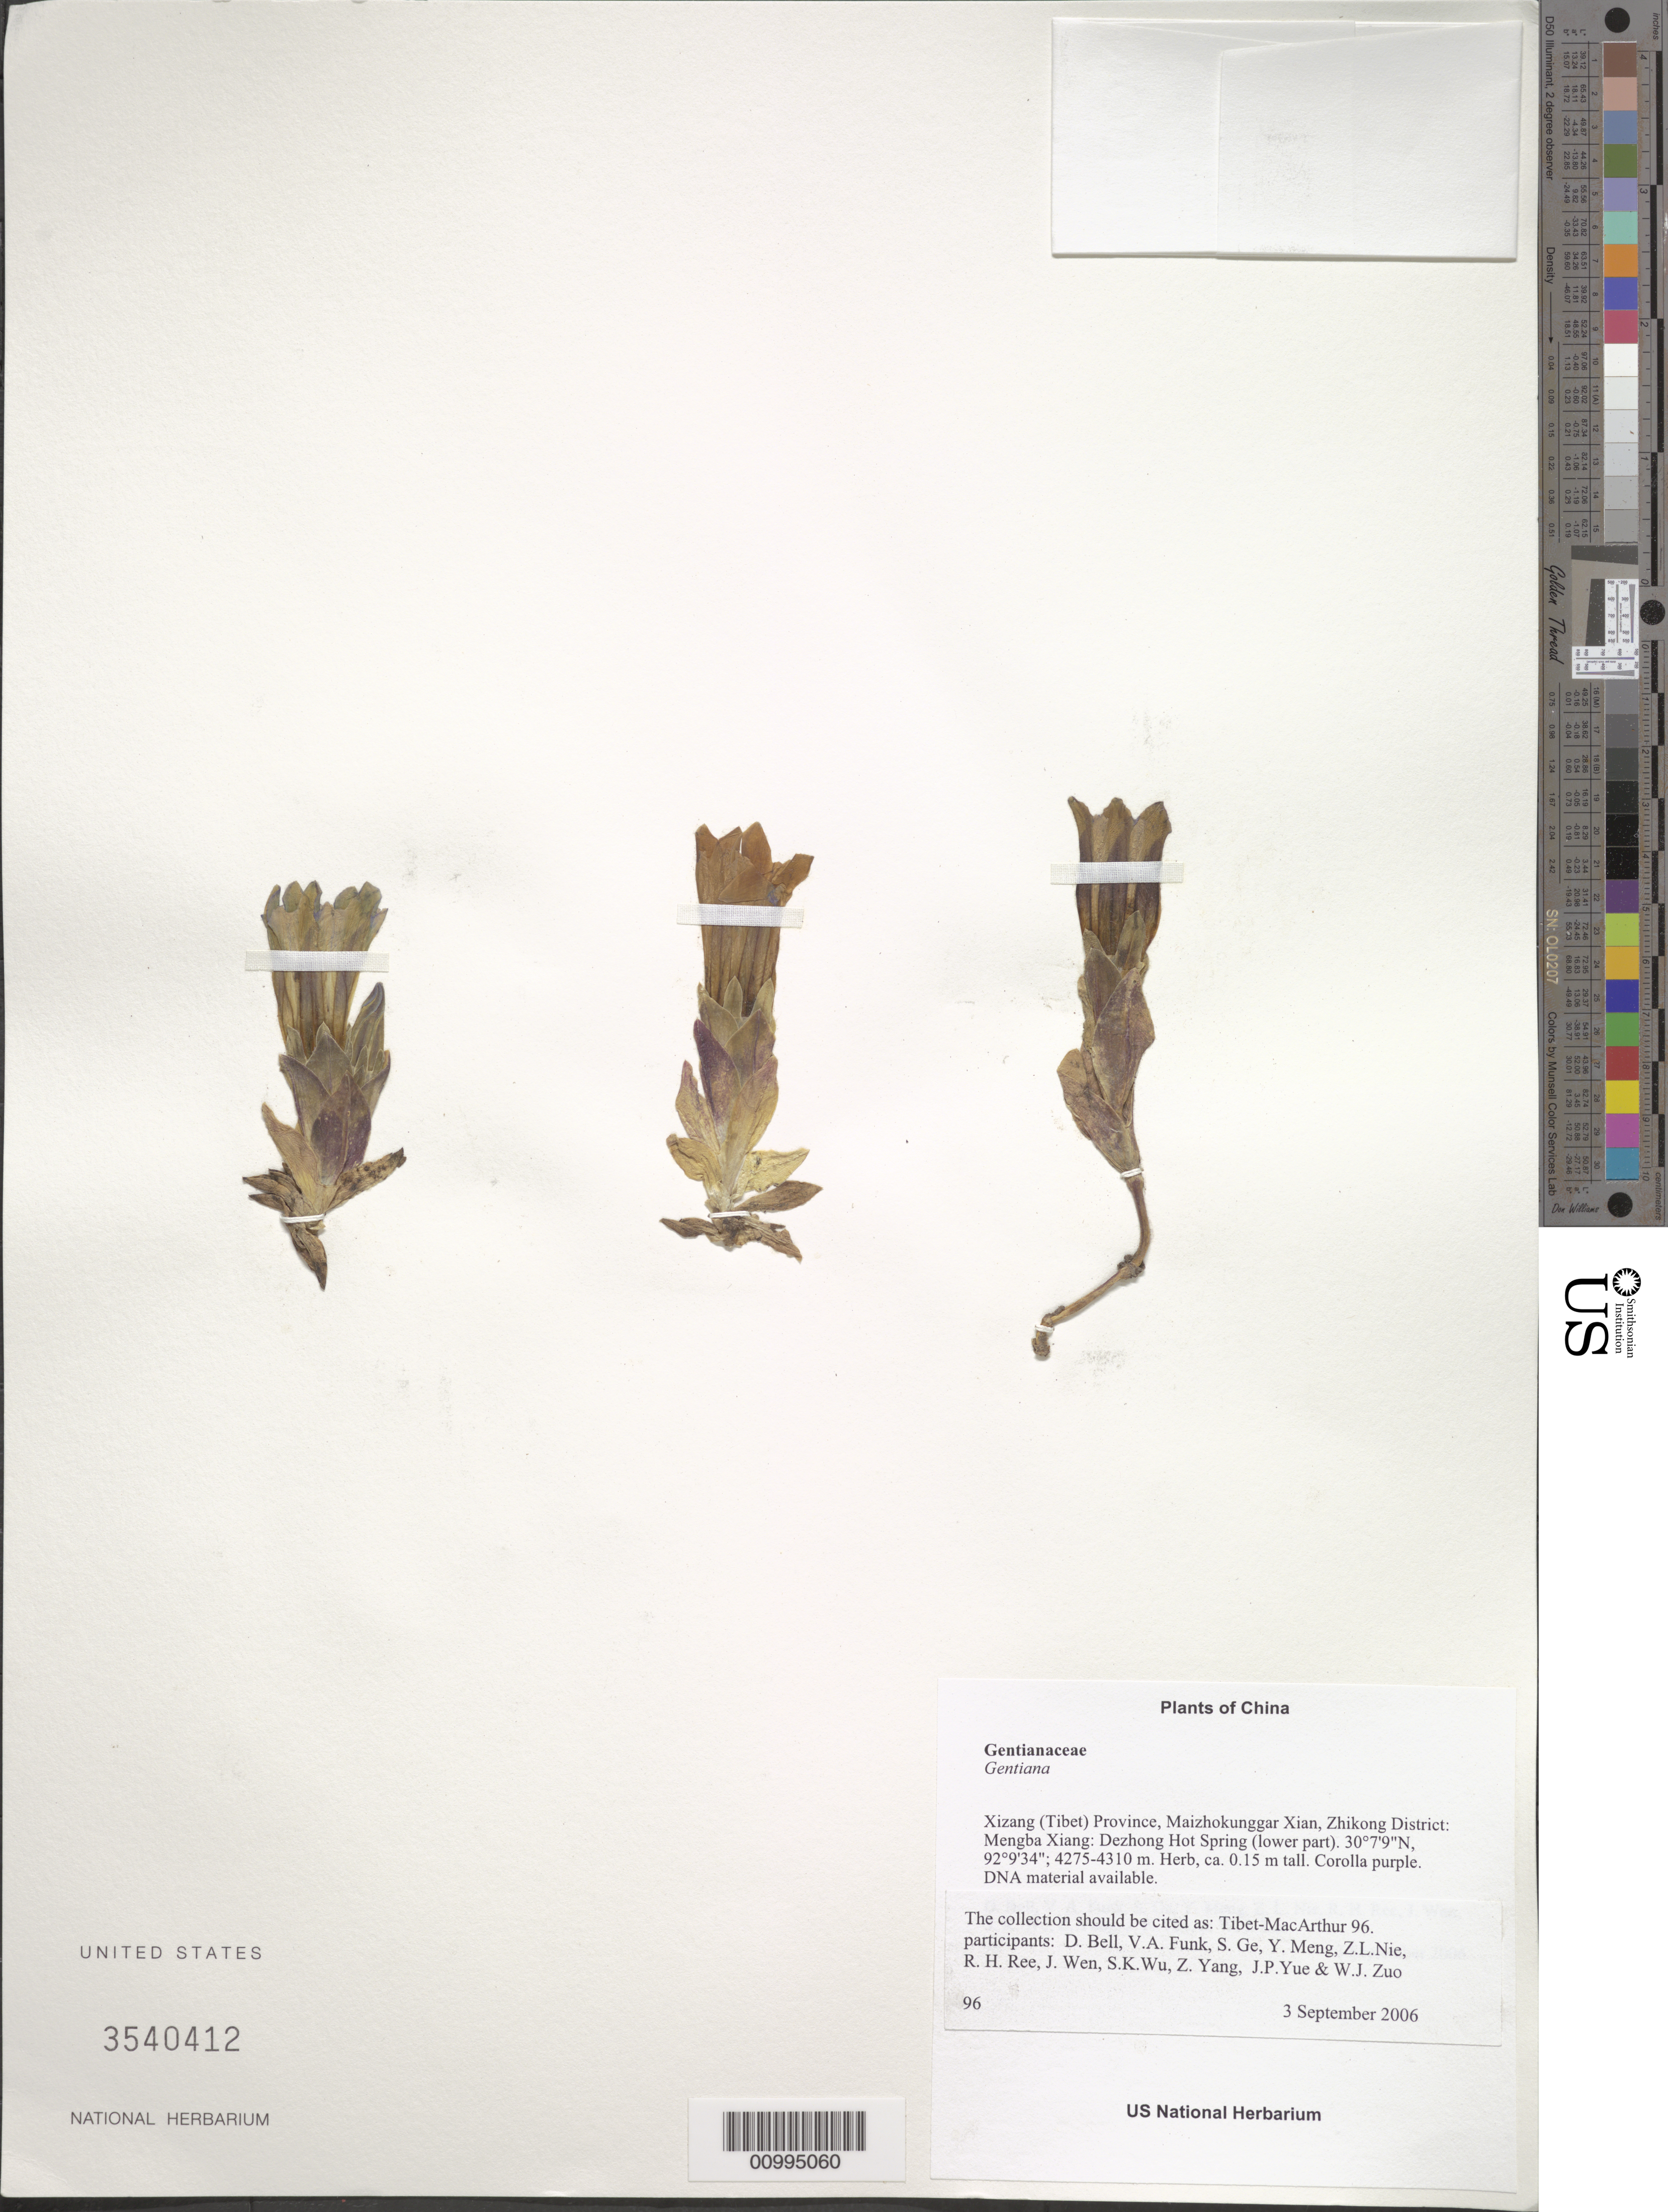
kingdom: Plantae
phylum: Tracheophyta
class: Magnoliopsida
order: Gentianales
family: Gentianaceae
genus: Gentiana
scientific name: Gentiana sp.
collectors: Tibet-MacArthur, D. A. Bell, V. Funk, S. Ge, Y. Meng, Z. Nie, R. Ree, J. Wen, S. K. Wu, Z. Yang, J. Yue & W. Zuo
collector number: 96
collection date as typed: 03 Sep 2006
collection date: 2006-09-03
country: China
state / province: Xizang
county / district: Maizhokunggar Xian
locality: Zhikong District: Mengba Xiang:Dezhong Hot Spring (lower part).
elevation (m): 4275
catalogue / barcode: US 3540412